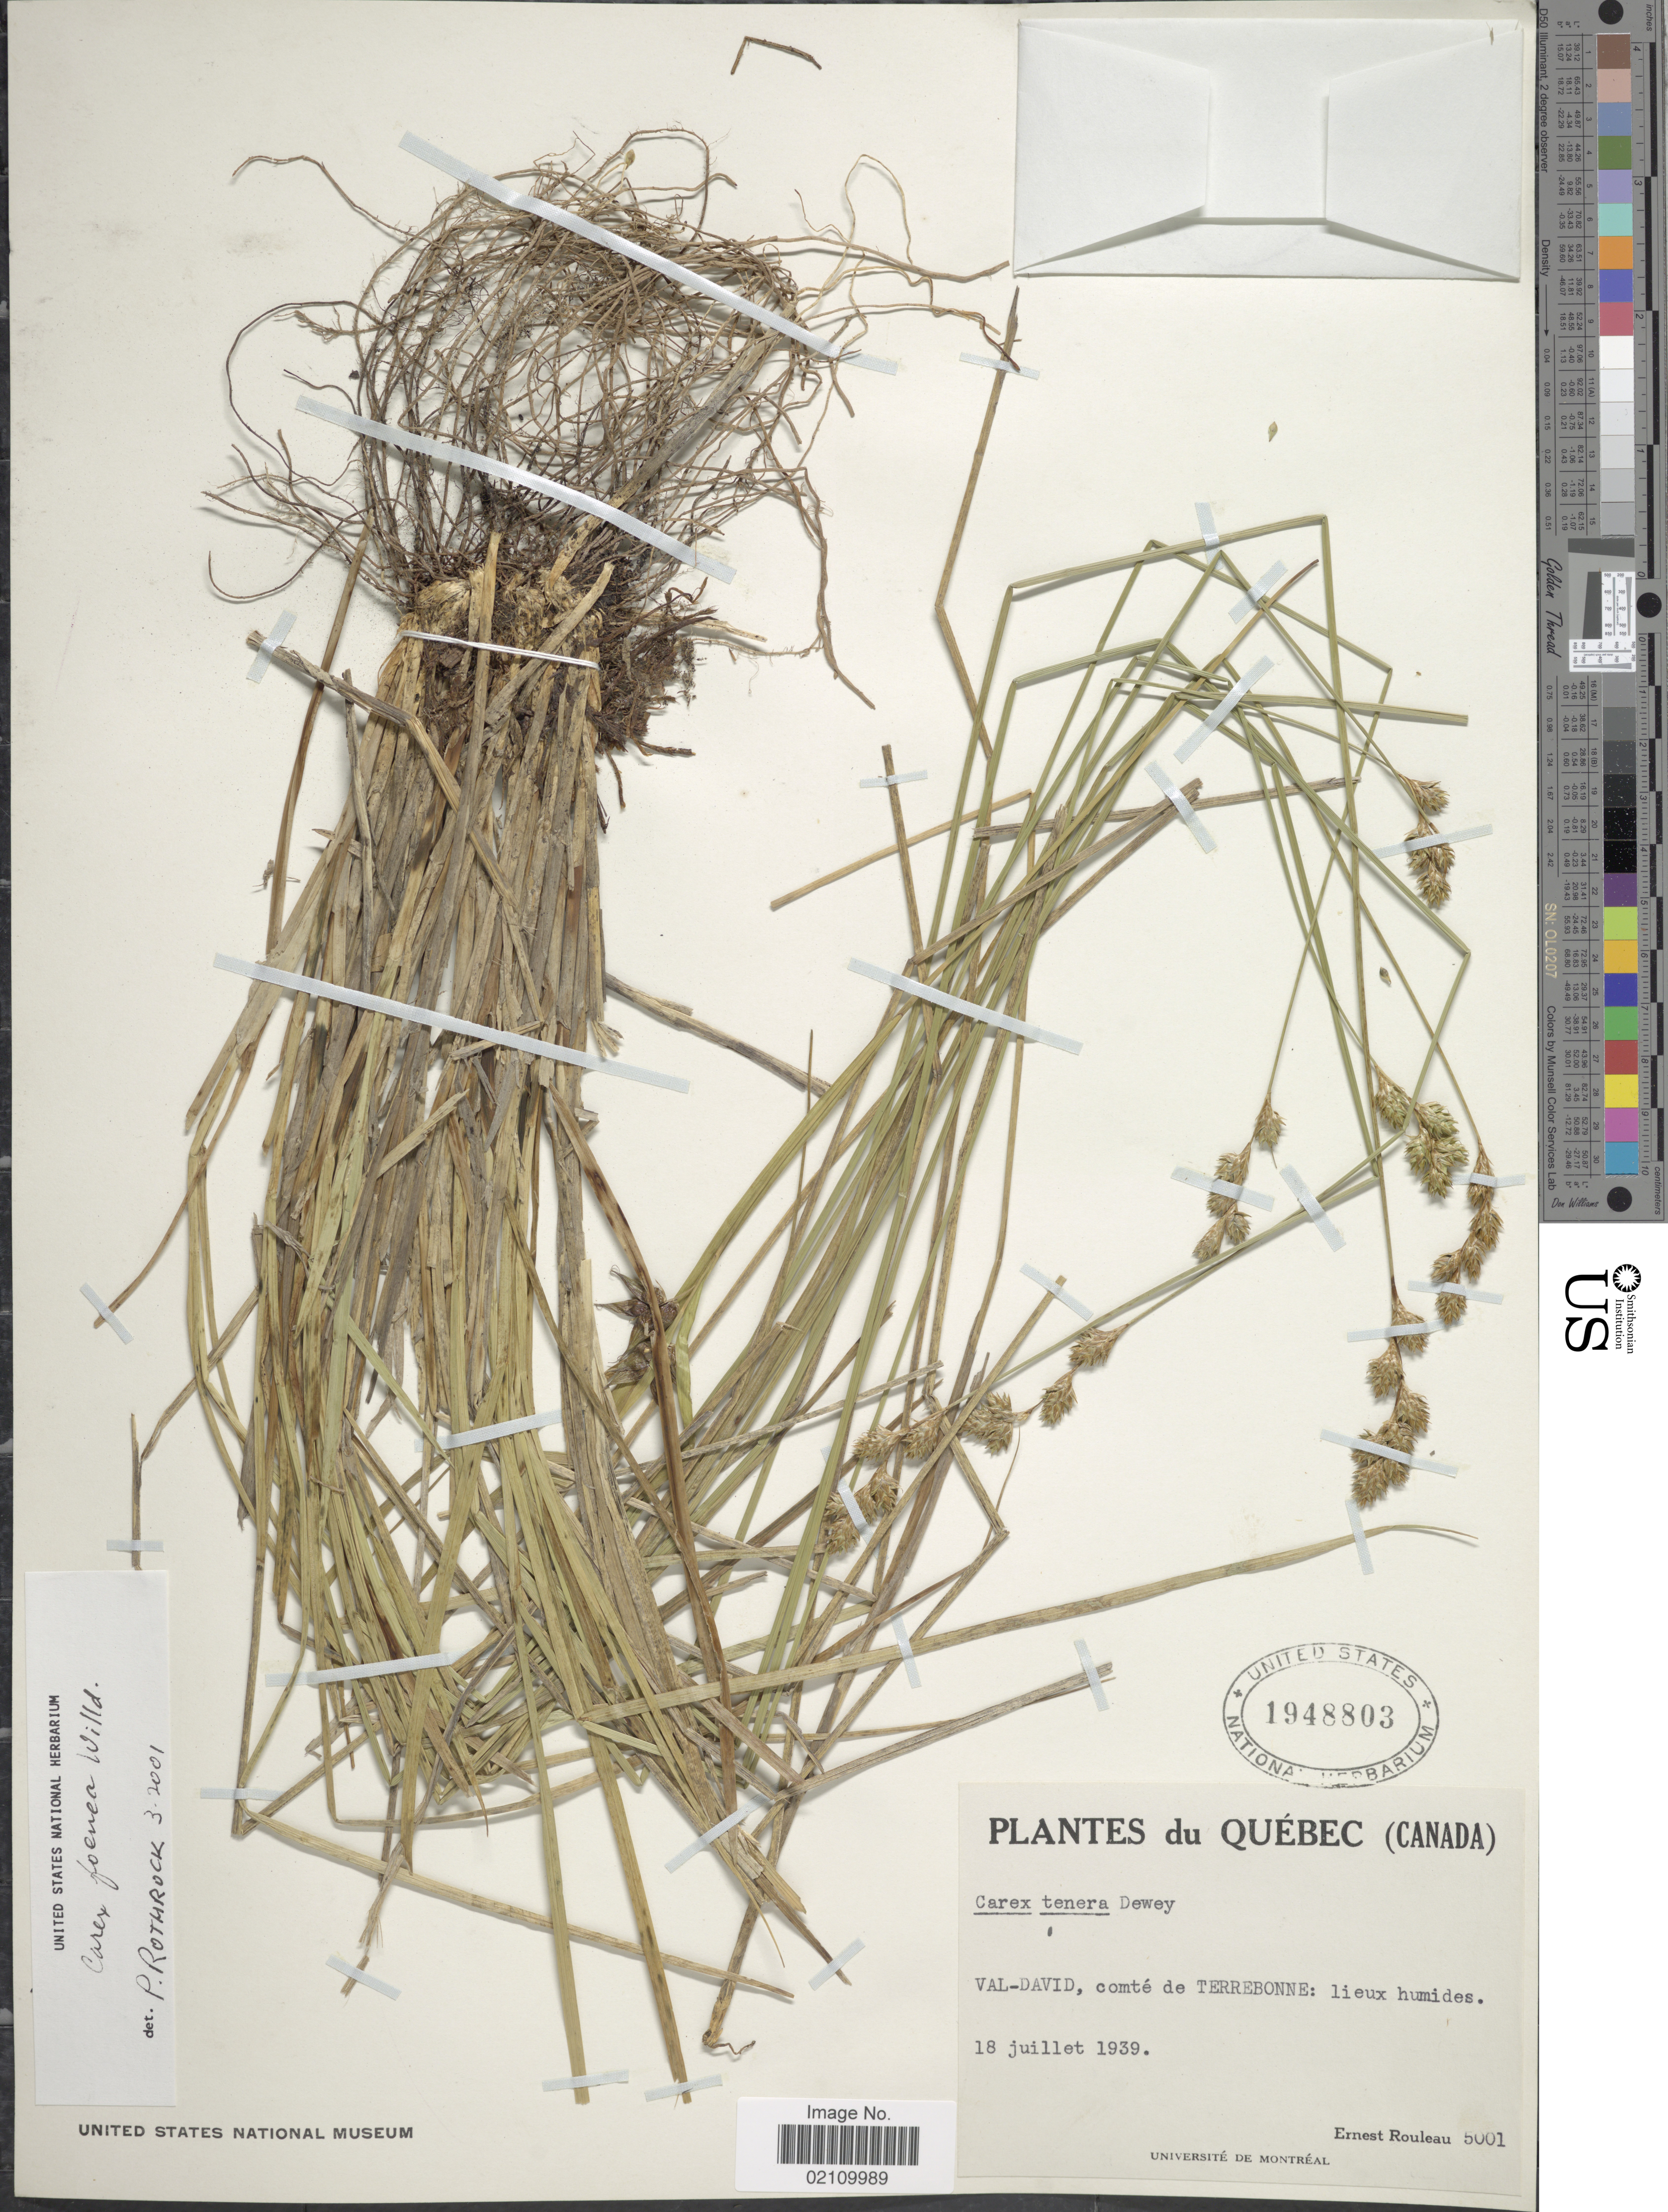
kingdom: Plantae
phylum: Tracheophyta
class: Liliopsida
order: Poales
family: Cyperaceae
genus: Carex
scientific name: Carex foenea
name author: Willd.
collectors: E. Rouleau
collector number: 5001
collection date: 1939-07-18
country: Canada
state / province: Quebec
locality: Val-David, comte de Terrebonne: lieux humides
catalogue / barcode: US 1948803